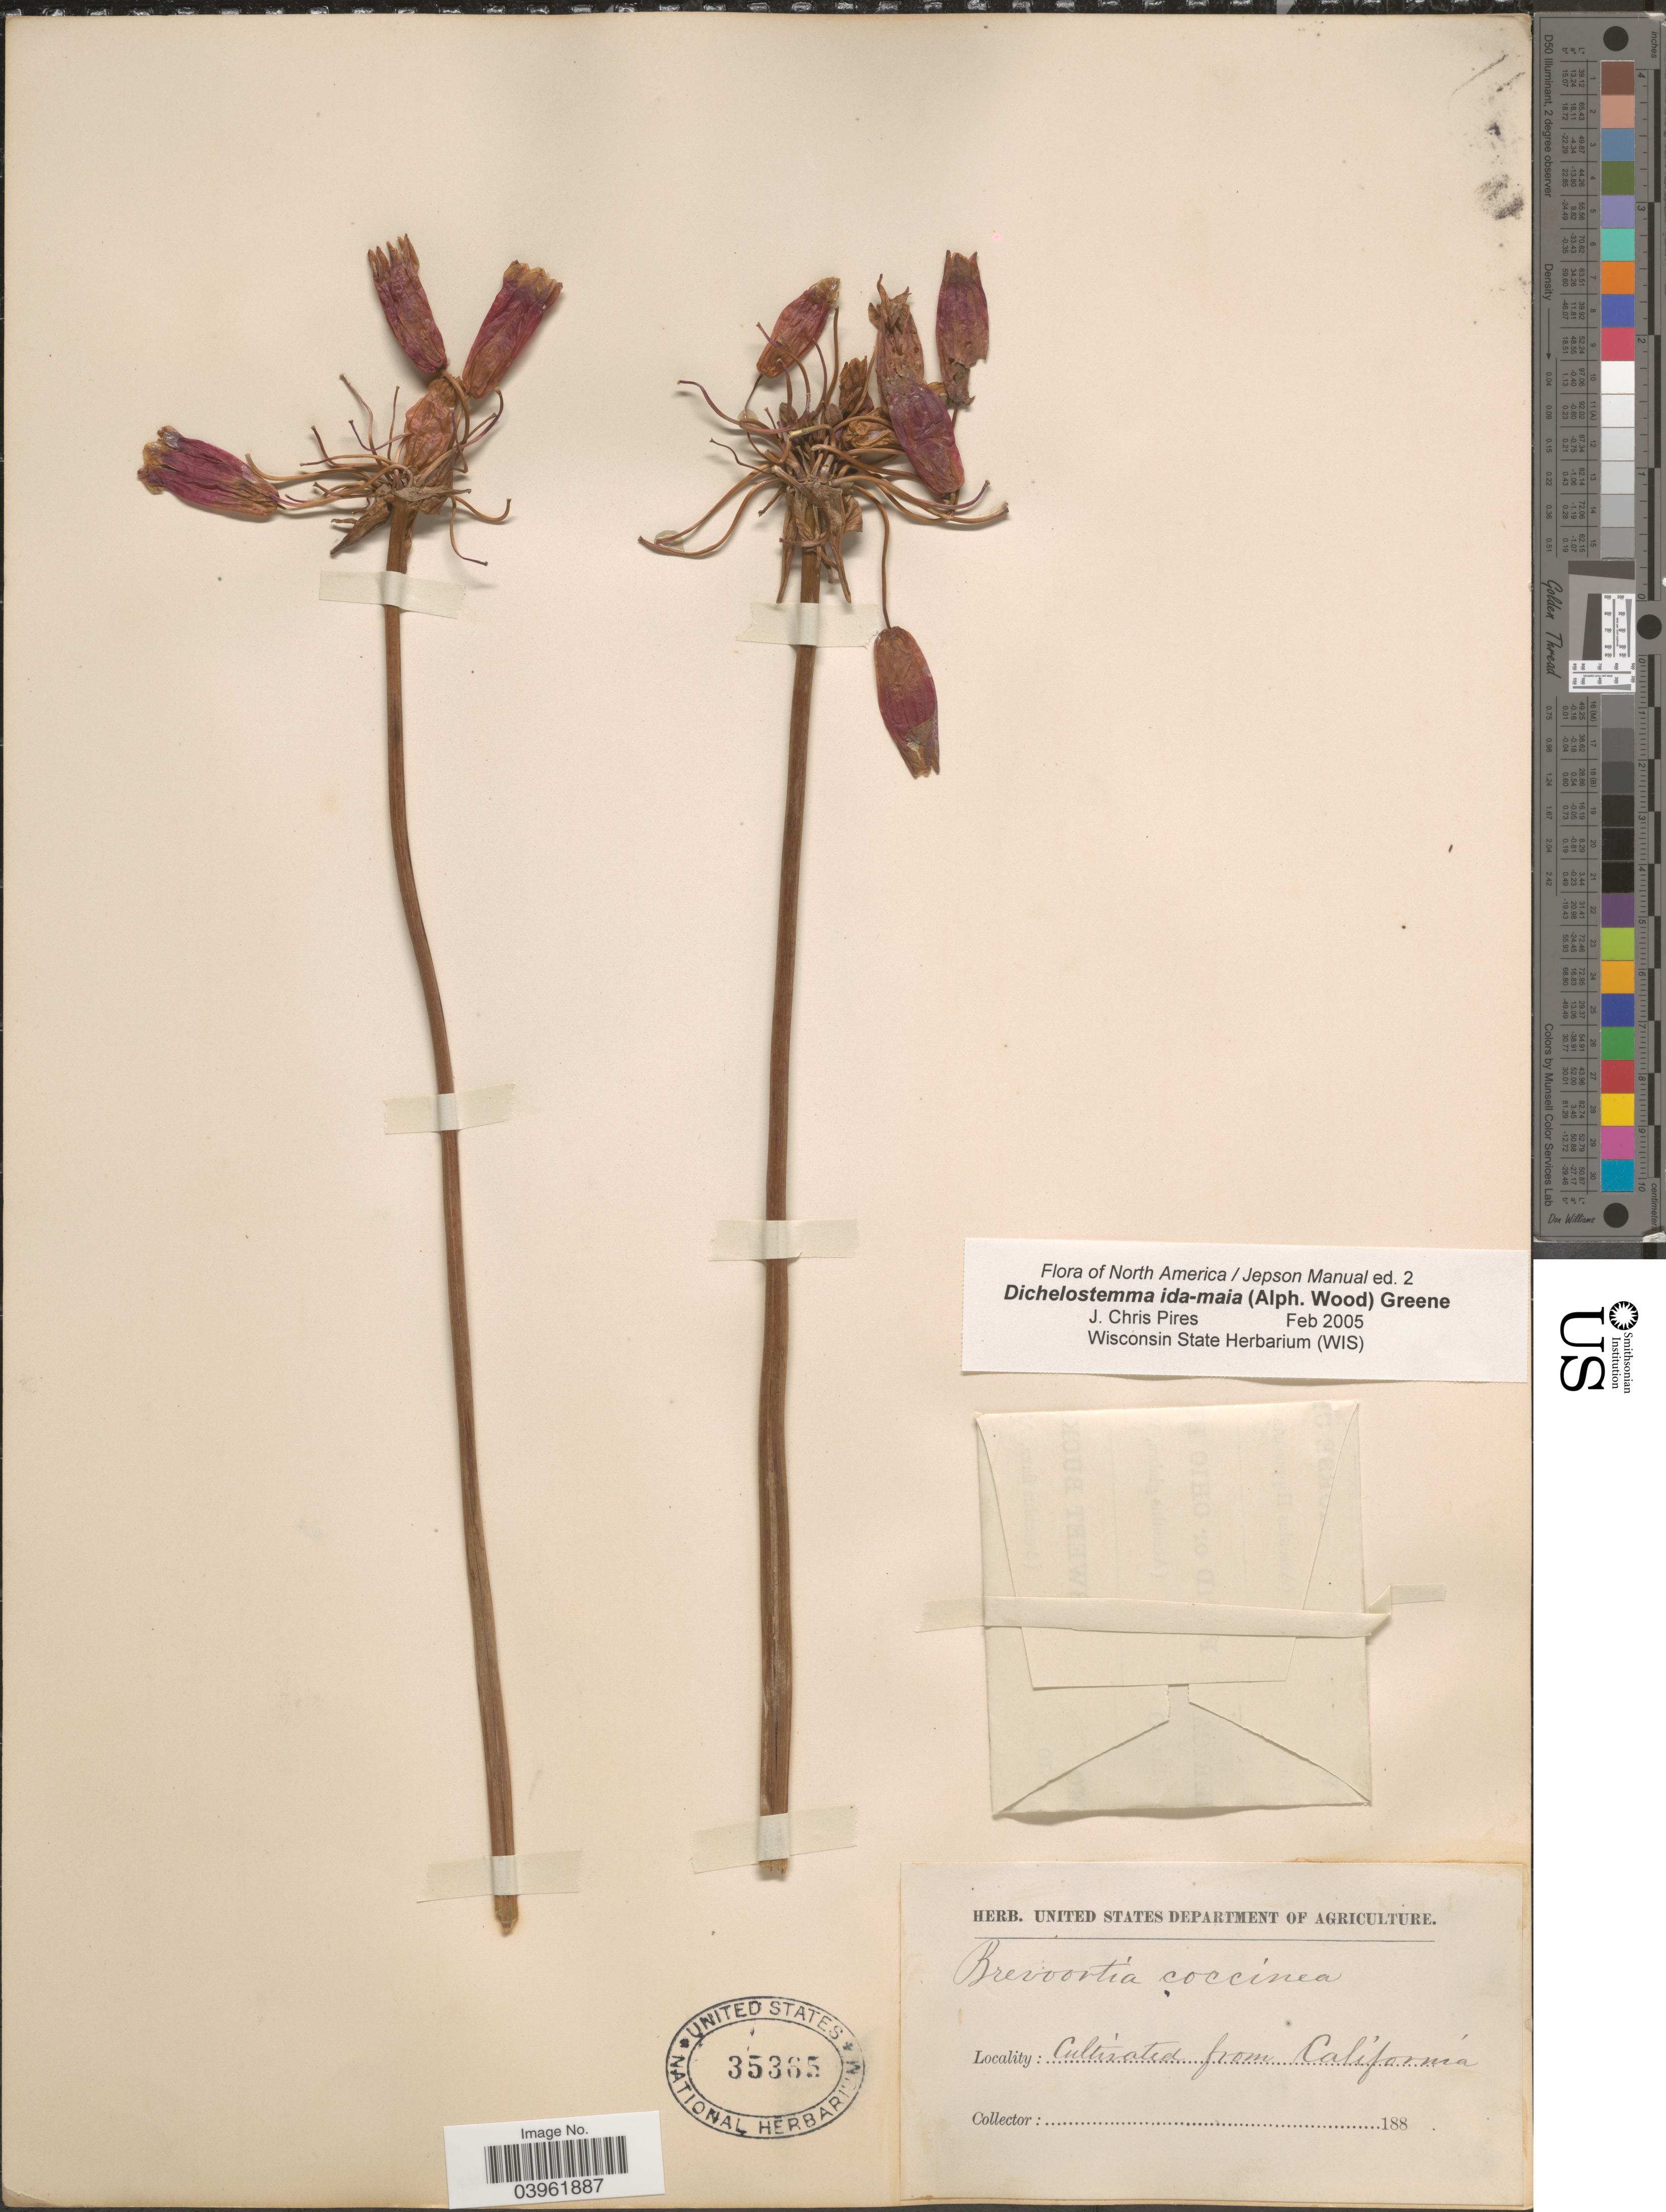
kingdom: Plantae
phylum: Tracheophyta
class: Liliopsida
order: Asparagales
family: Asparagaceae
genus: Dichelostemma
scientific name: Dichelostemma ida-maia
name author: (Alph. Wood) Greene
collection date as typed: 188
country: United States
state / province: California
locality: Cultivated from California.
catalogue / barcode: US 35365